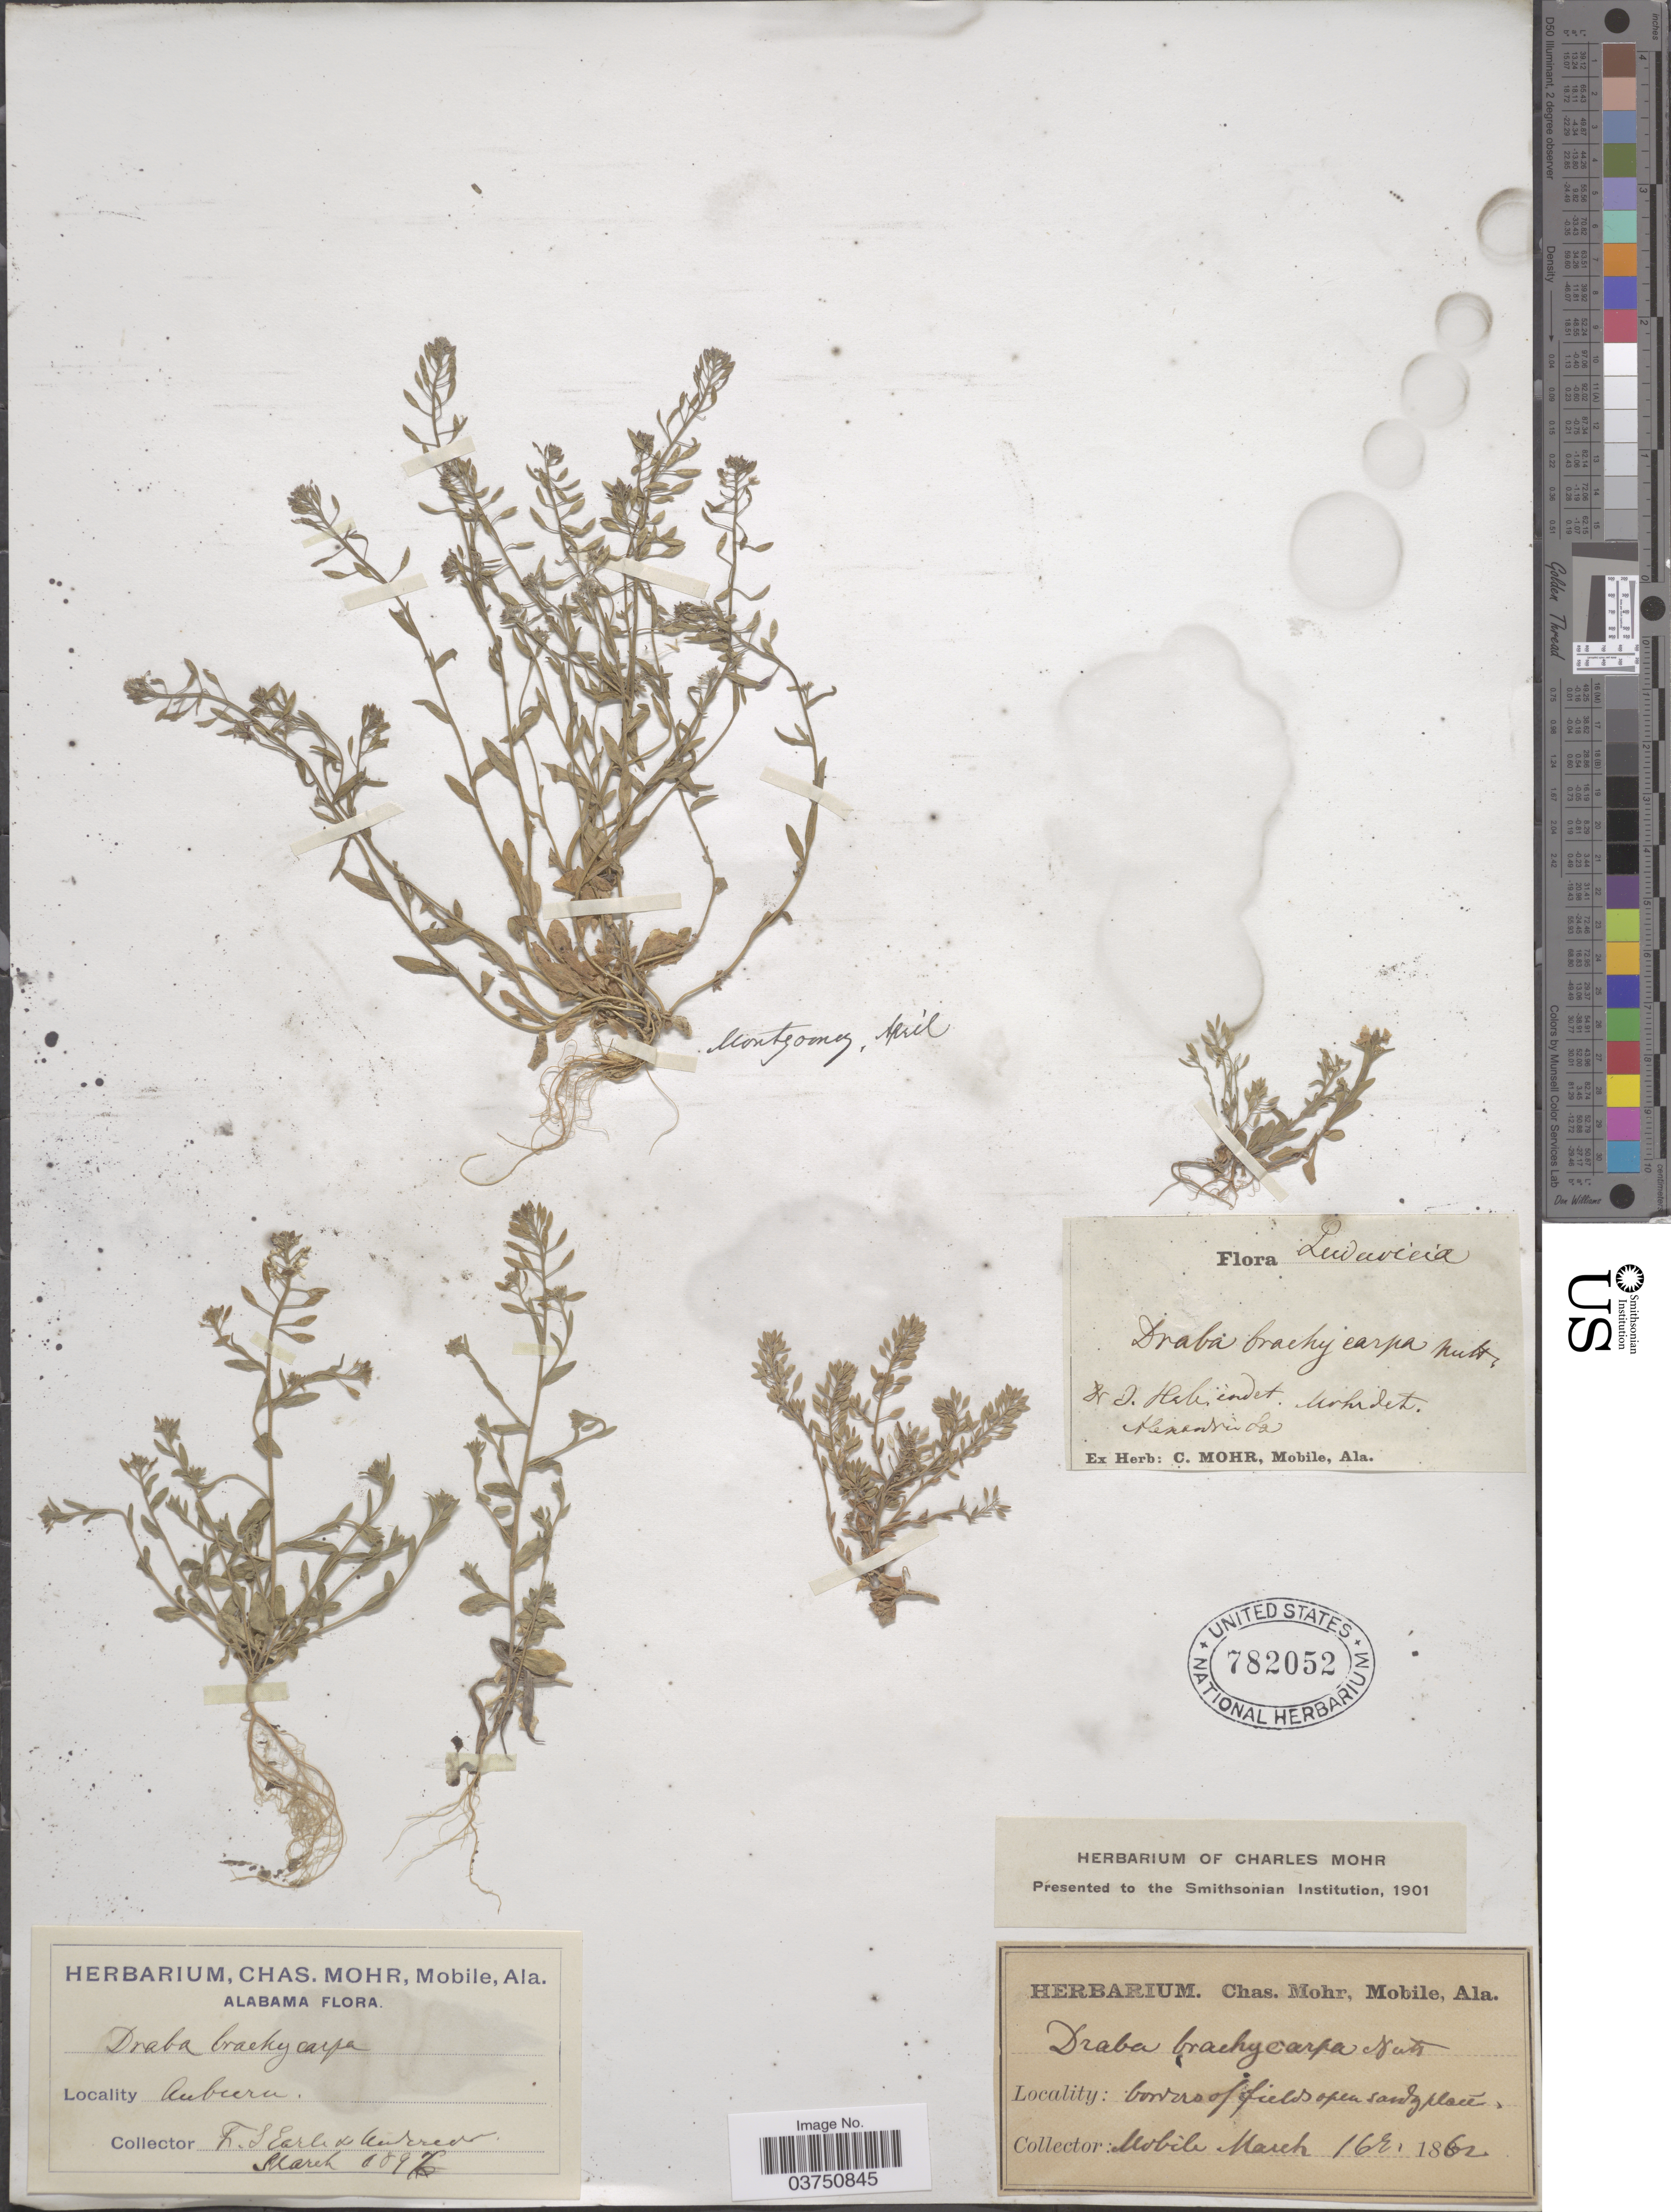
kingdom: Plantae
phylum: Tracheophyta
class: Magnoliopsida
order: Brassicales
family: Brassicaceae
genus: Draba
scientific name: Draba brachycarpa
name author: (Nutt.) Torr. & A. Gray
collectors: F. S. Earle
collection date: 1897-03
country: United States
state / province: Alabama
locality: Auburn.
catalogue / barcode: US 782052